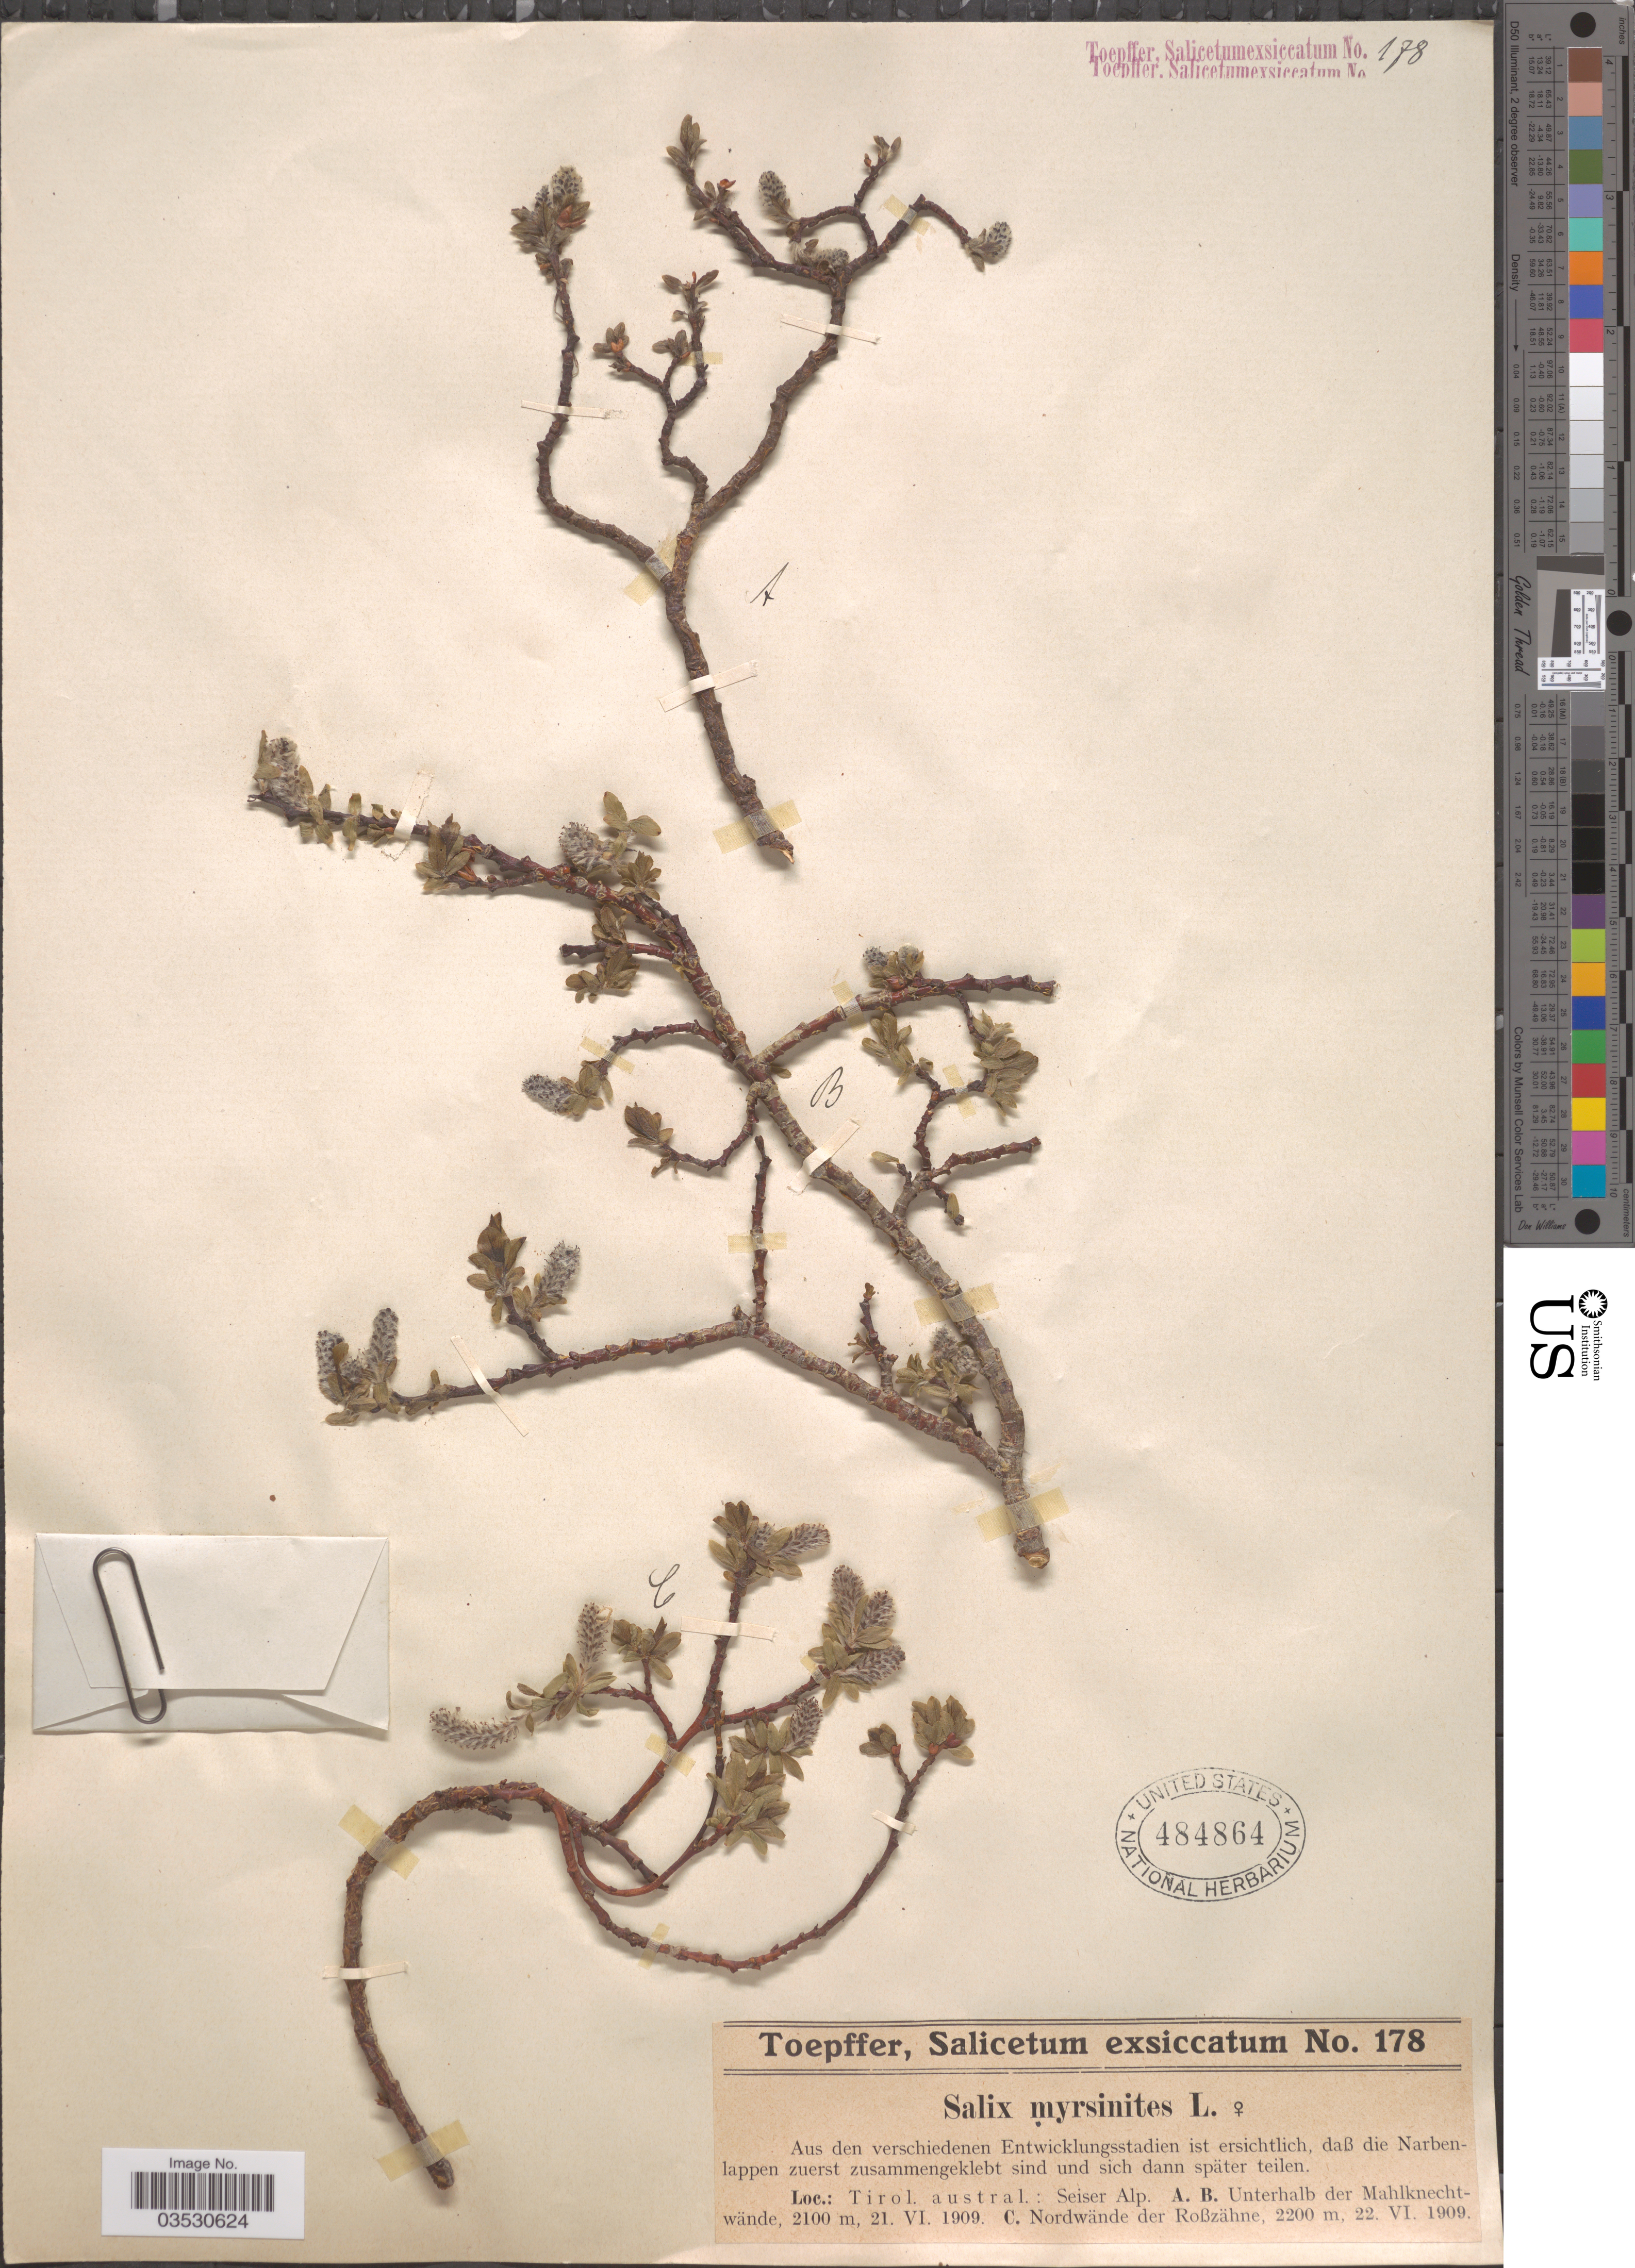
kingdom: Plantae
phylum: Tracheophyta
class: Magnoliopsida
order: Malpighiales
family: Salicaceae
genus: Salix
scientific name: Salix myrsinites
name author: L.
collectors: A. Toepffer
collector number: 178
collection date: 1909-06-21/1909-06-22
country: Austria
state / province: Styria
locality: Tirol. austral.: Seiser Alp.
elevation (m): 2100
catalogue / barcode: US 484864